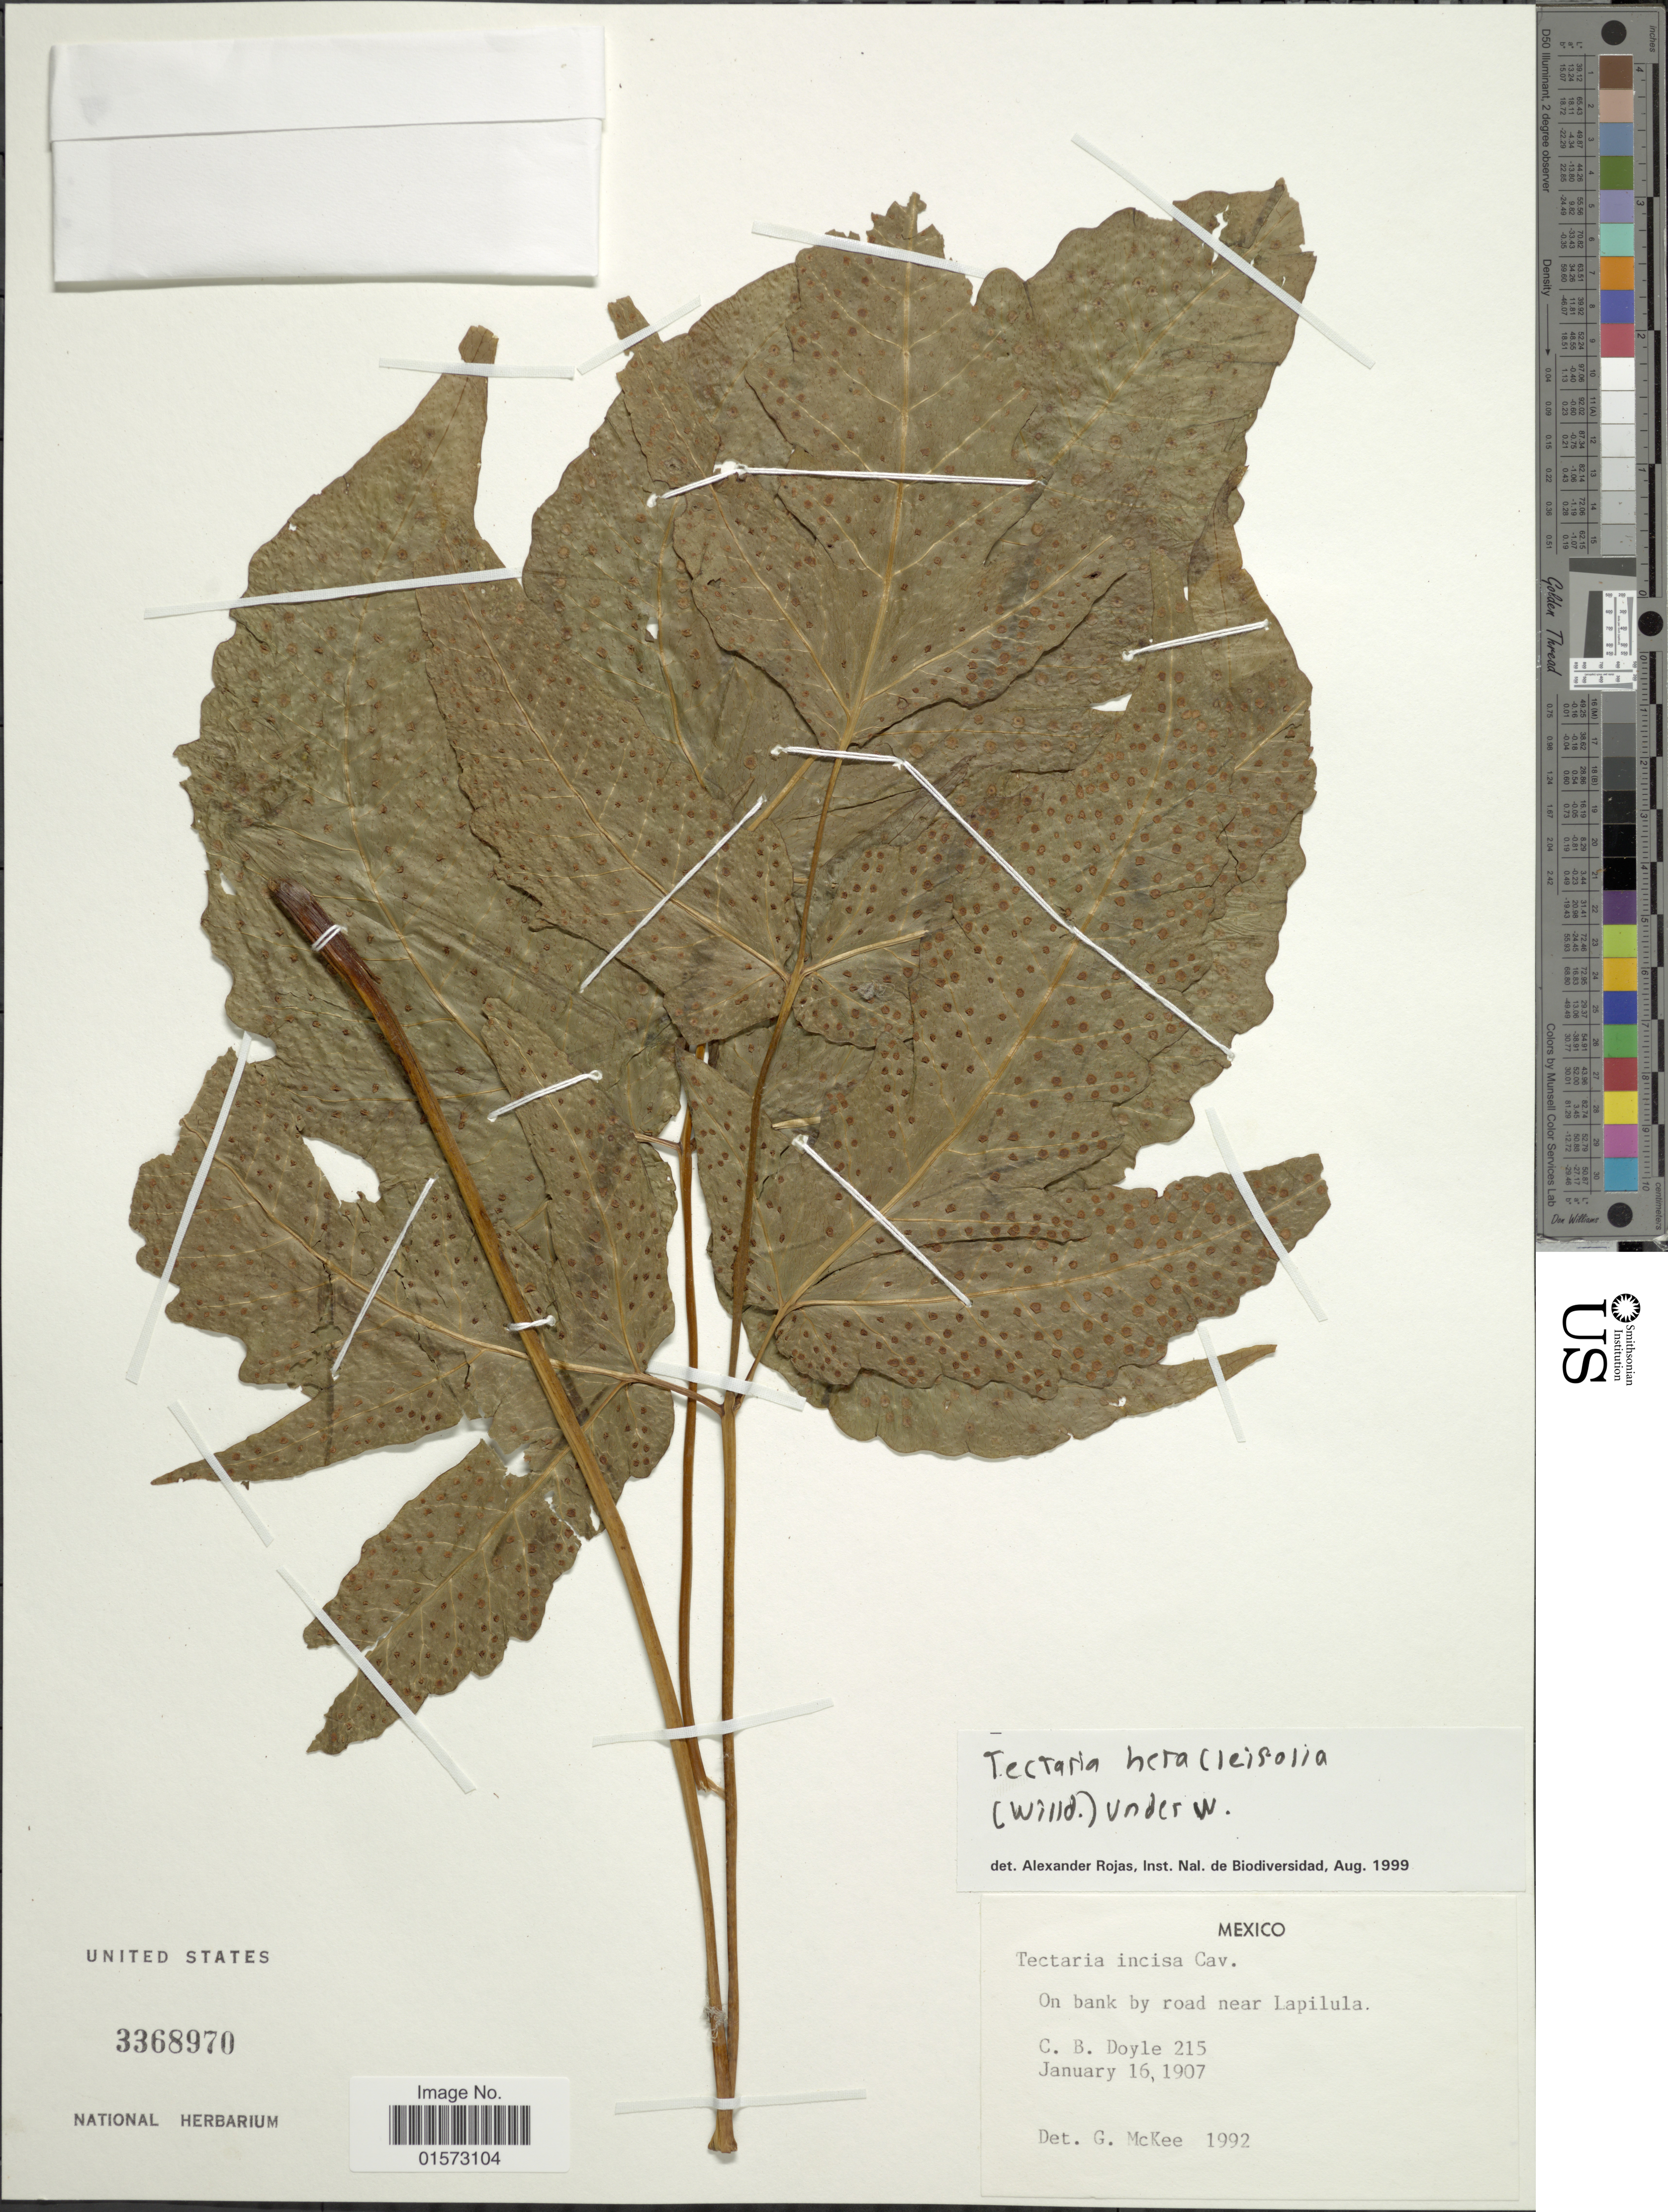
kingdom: Plantae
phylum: Tracheophyta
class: Polypodiopsida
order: Polypodiales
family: Tectariaceae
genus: Tectaria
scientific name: Tectaria heracleifolia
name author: (Willd.) Underw.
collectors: C. Doyle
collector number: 215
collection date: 1907-01-16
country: Mexico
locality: On bank by road near Lapilula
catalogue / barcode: US 3368970